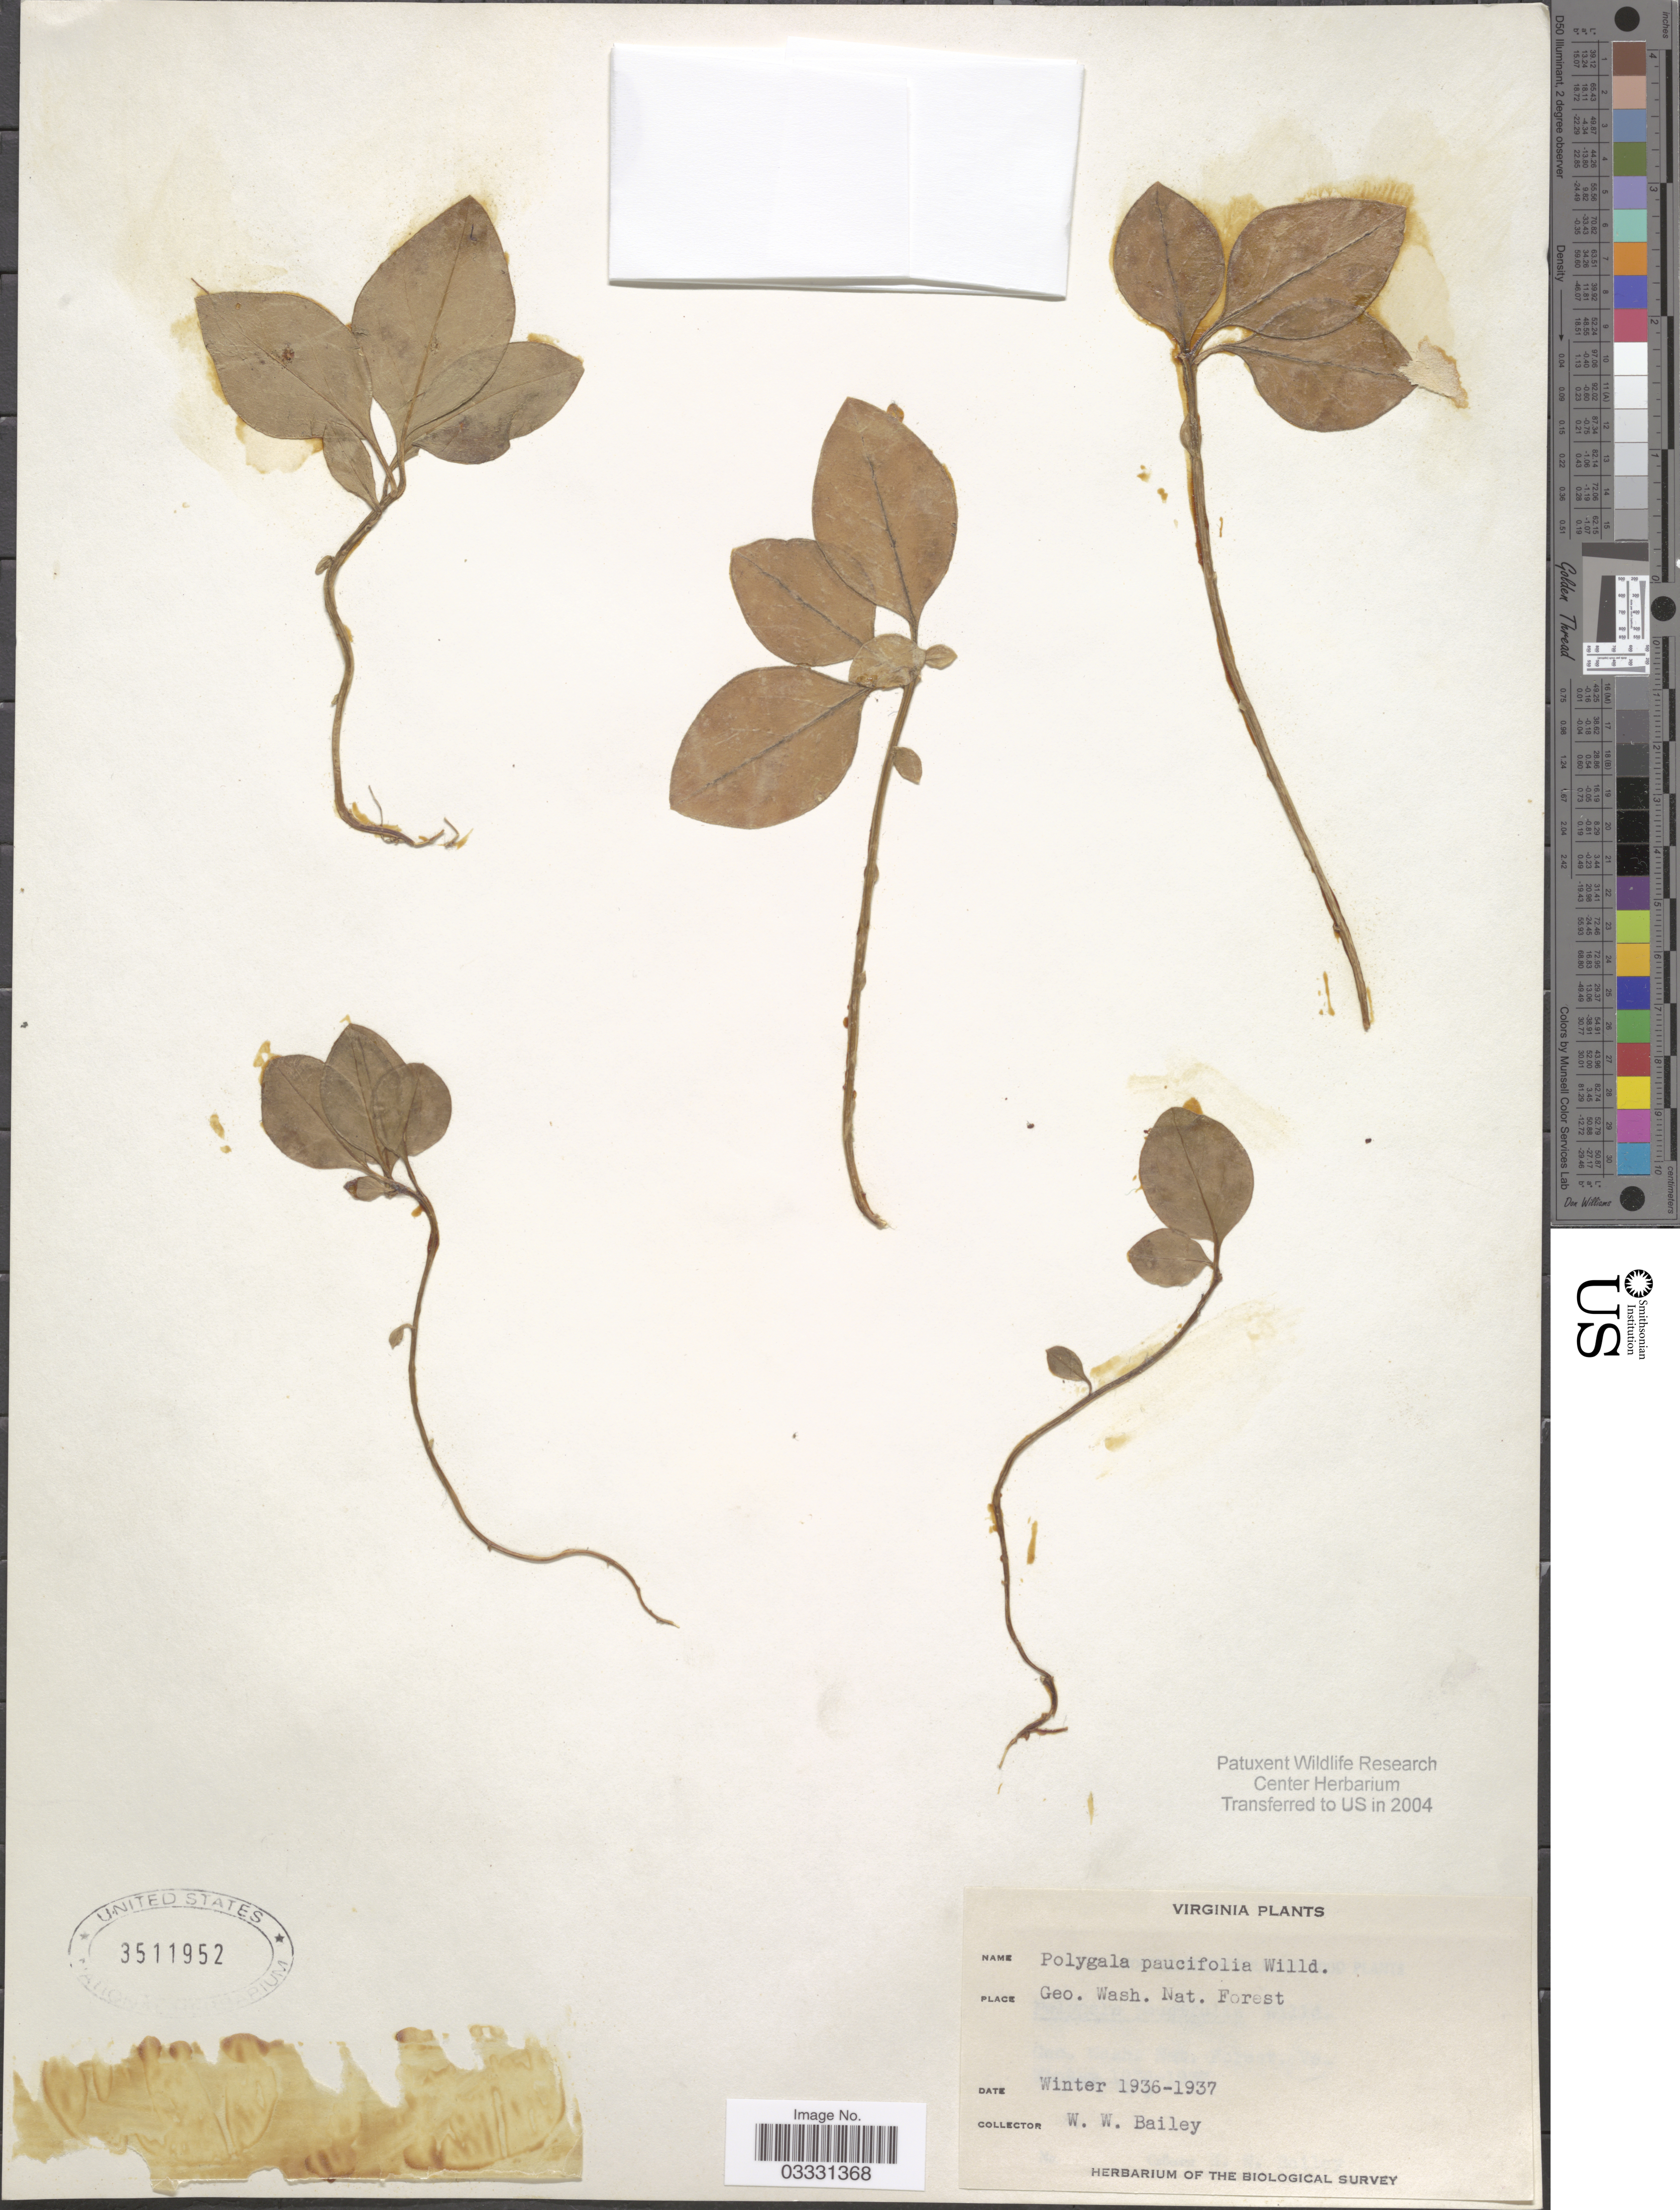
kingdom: Plantae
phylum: Tracheophyta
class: Magnoliopsida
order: Fabales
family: Polygalaceae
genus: Polygaloides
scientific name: Polygaloides paucifolia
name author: (Willd.) J.R. Abbott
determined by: Strong, Mark T., (BOT), Smithsonian Institution - National Museum of Natural History (UNITED STATES)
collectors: W. W. Bailey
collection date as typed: Winter 1936-1937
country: United States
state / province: Virginia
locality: Geo. Wash. Nat. Forest.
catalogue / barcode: US 3511952